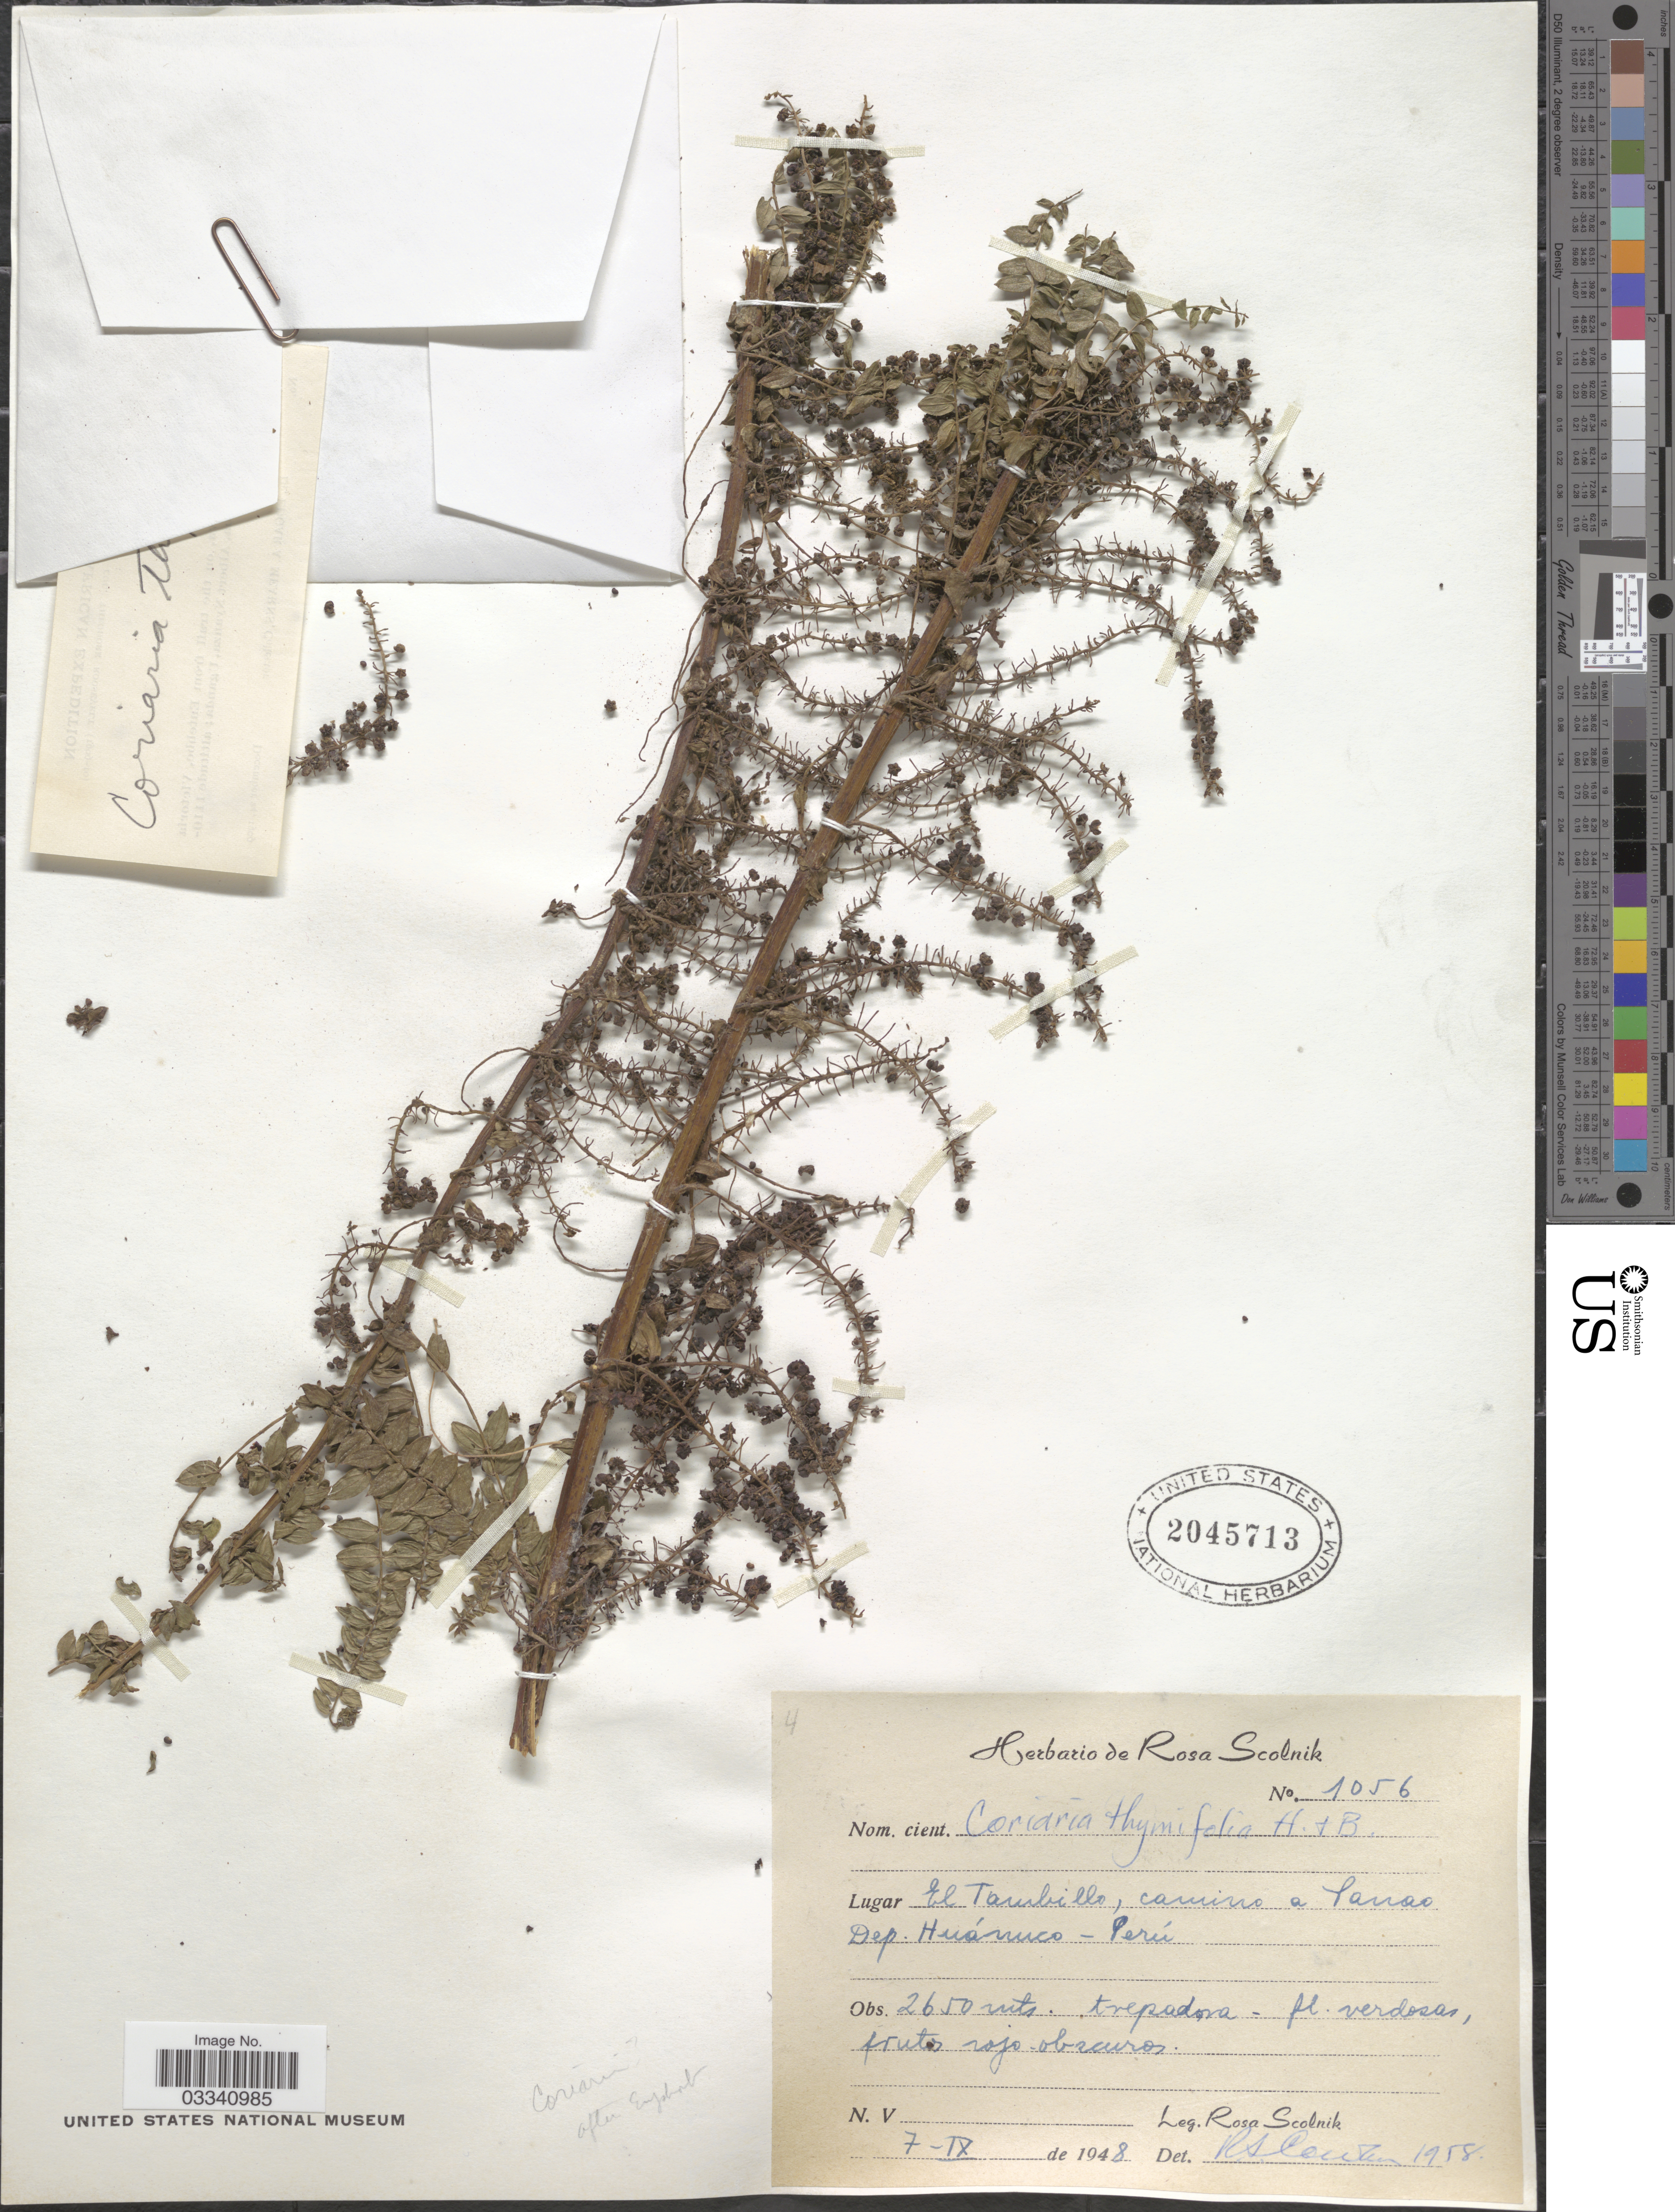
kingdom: Plantae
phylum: Tracheophyta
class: Magnoliopsida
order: Cucurbitales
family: Coriariaceae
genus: Coriaria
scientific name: Coriaria ruscifolia subsp. microphylla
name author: (Poir.) L.E. Skog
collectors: R. Scolnik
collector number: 1056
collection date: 1948-09-07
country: Peru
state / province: Huánuco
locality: El Tambillo, camino a Panao, Dep. Huánuco.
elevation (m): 2650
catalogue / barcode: US 2045713